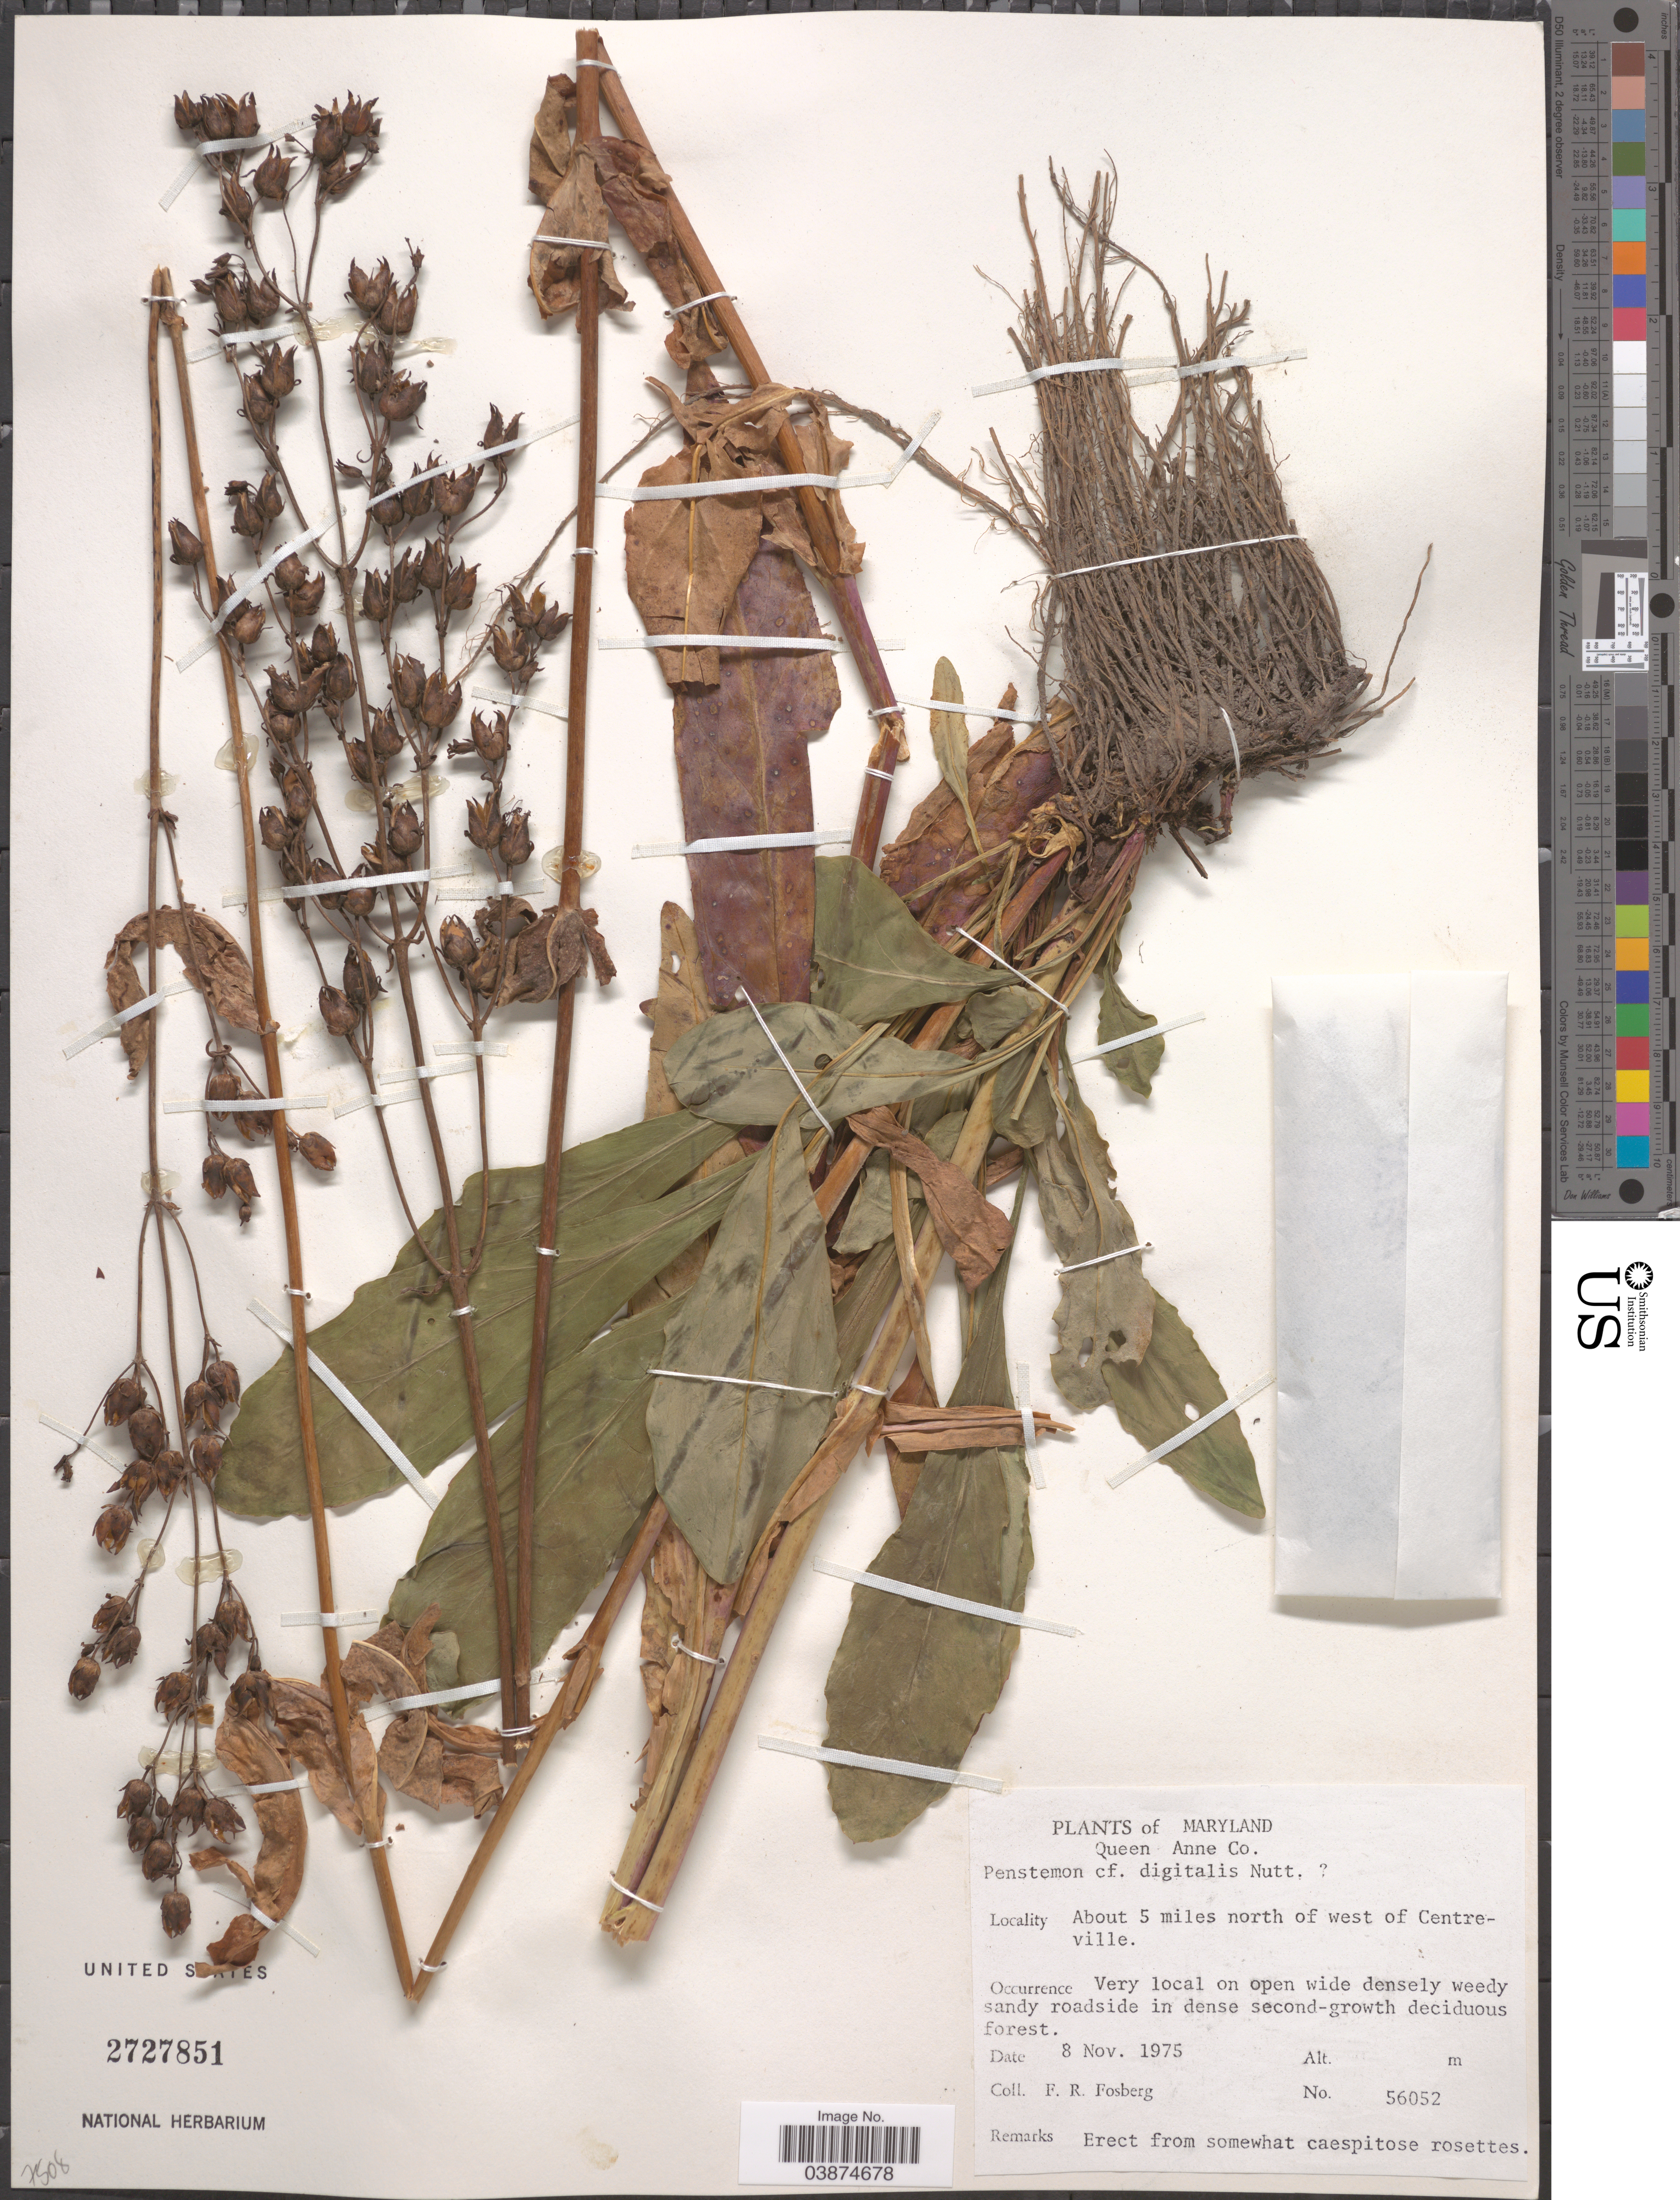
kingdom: Plantae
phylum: Tracheophyta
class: Magnoliopsida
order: Lamiales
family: Plantaginaceae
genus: Penstemon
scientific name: Penstemon digitalis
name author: Nutt. ex Sims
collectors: F. R. Fosberg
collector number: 56052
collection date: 1975-11-08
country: United States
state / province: Maryland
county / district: Queen Anne's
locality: Queen Anne Co. About 5 miles north of west of Centreville.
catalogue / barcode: US 2727851